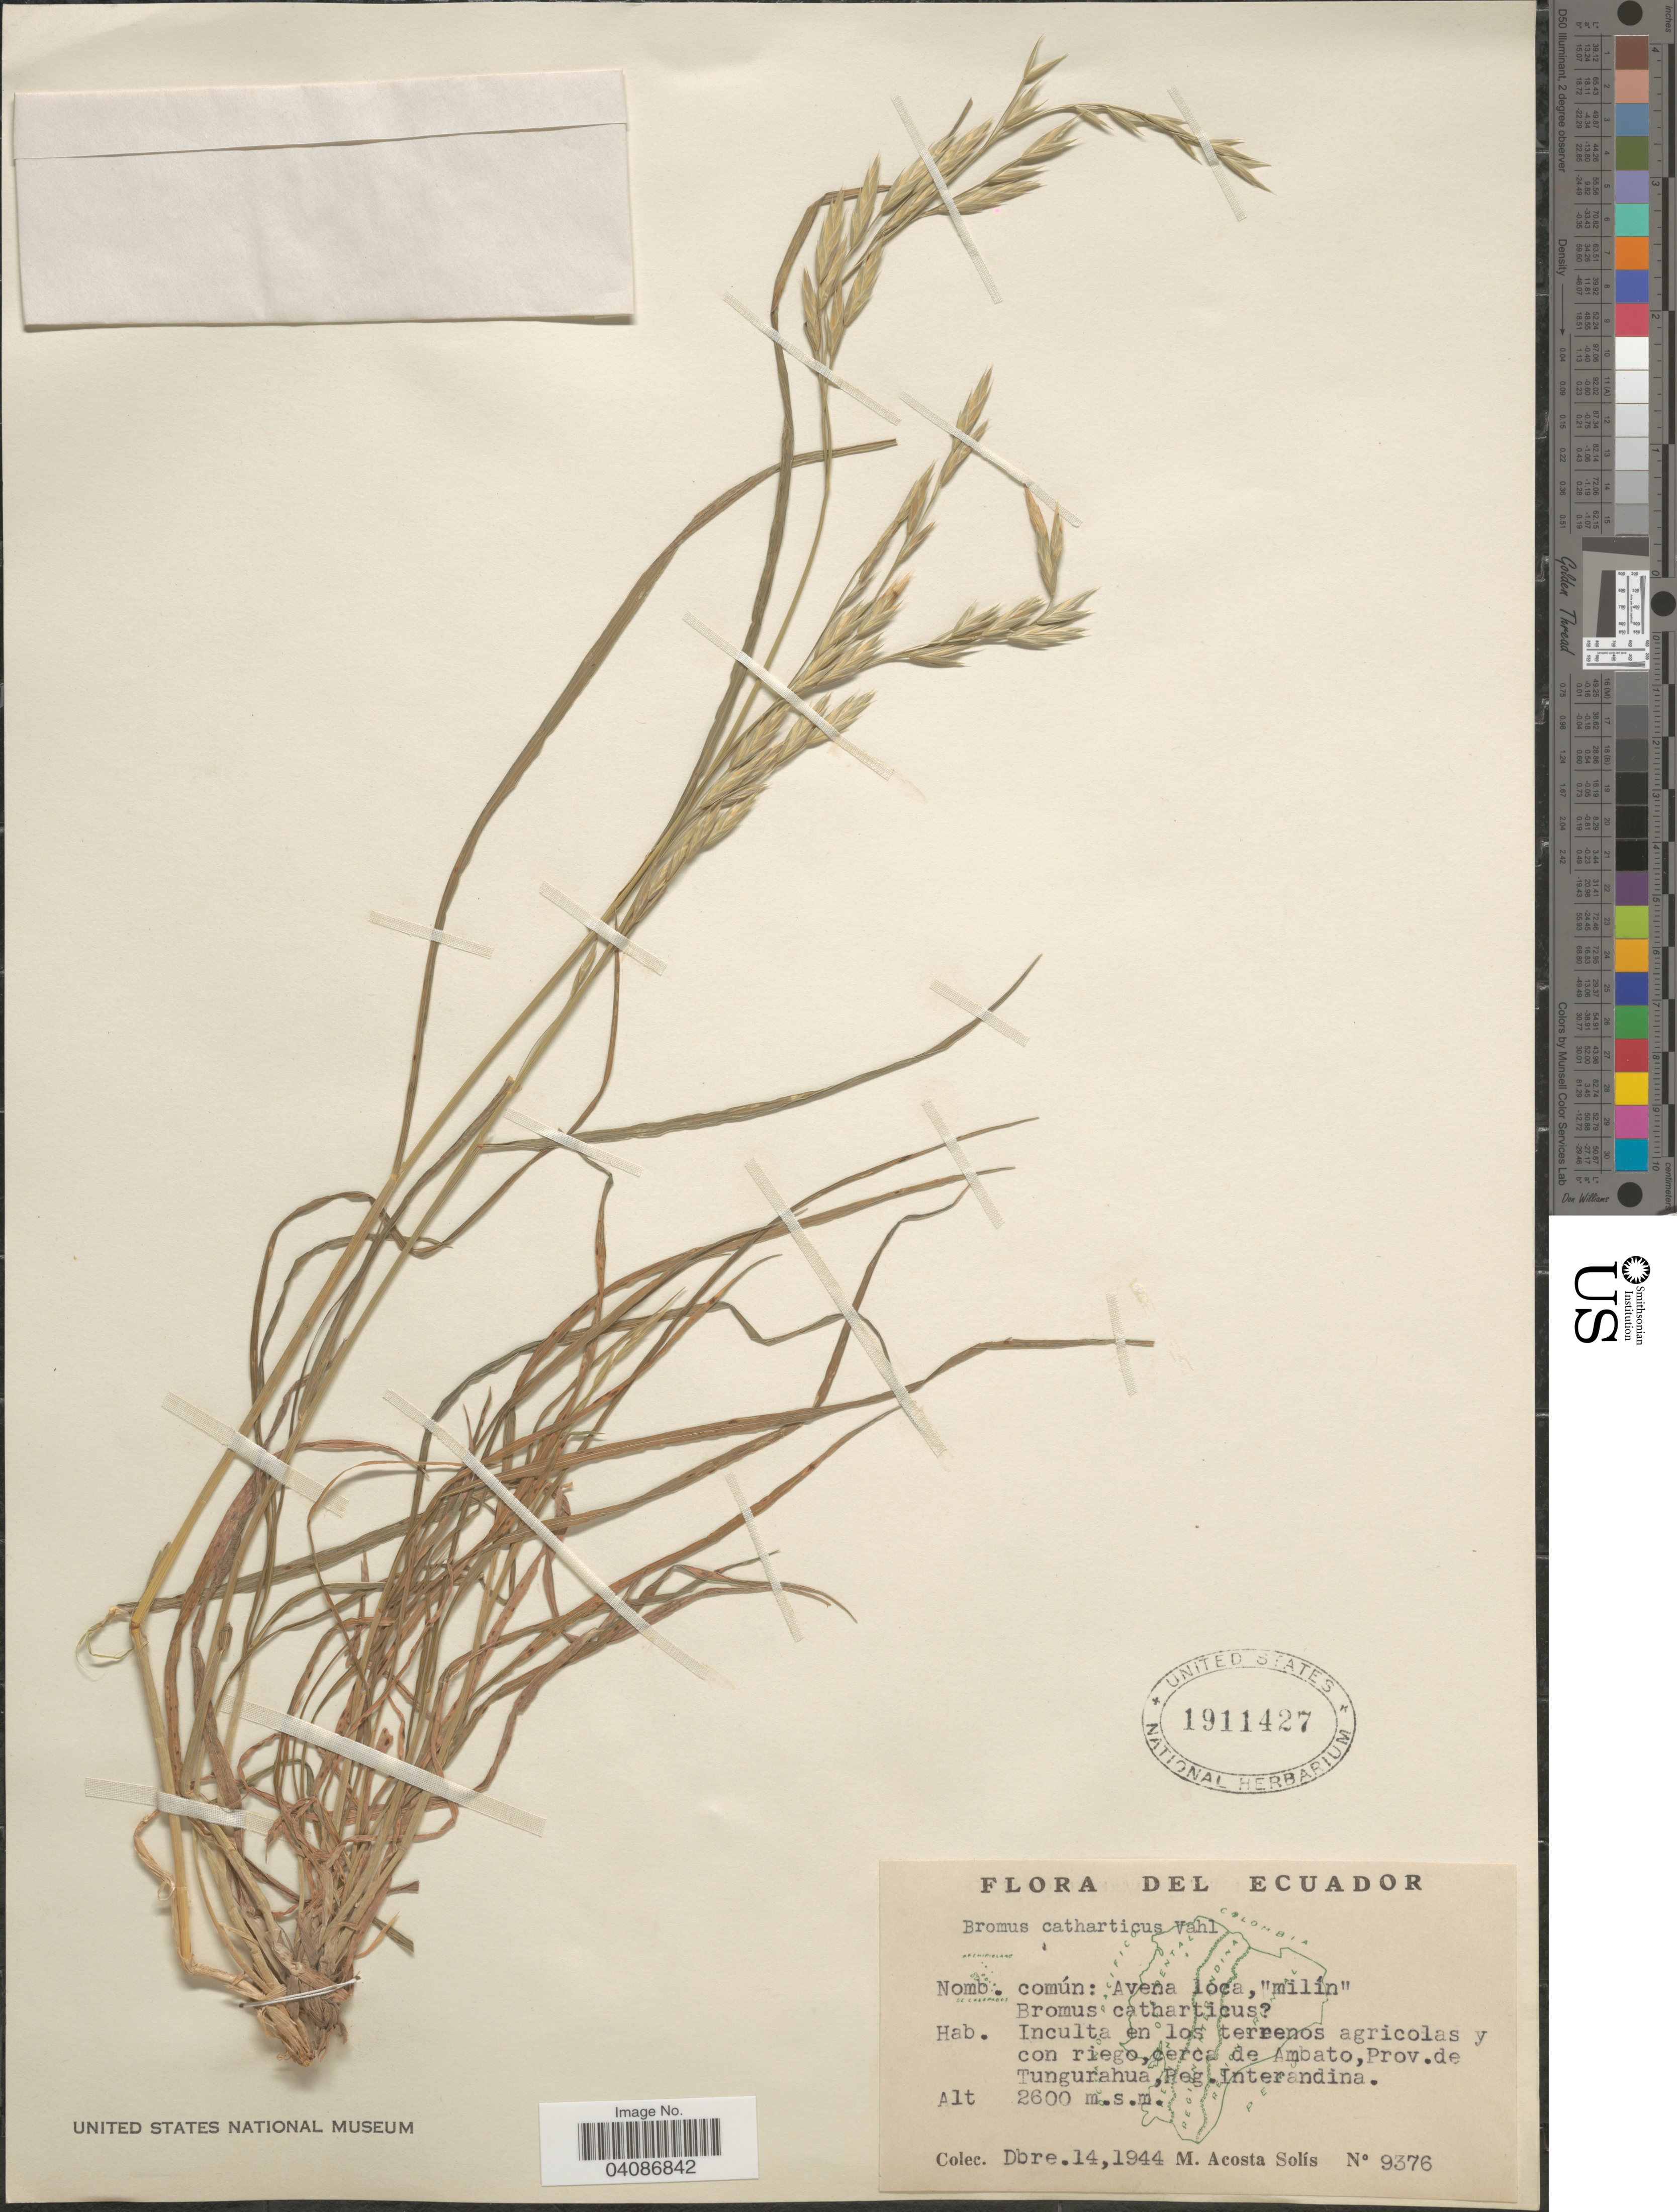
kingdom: Plantae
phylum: Tracheophyta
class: Liliopsida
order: Poales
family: Poaceae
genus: Bromus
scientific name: Bromus catharticus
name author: Vahl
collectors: M. Acosta Solis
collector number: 9376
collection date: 1944-12-14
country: Ecuador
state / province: Tungurahua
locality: Inculta en los terrenos agricolas y con riego,cerca de Ambato. Interandina.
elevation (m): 2600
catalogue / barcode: US 1911427